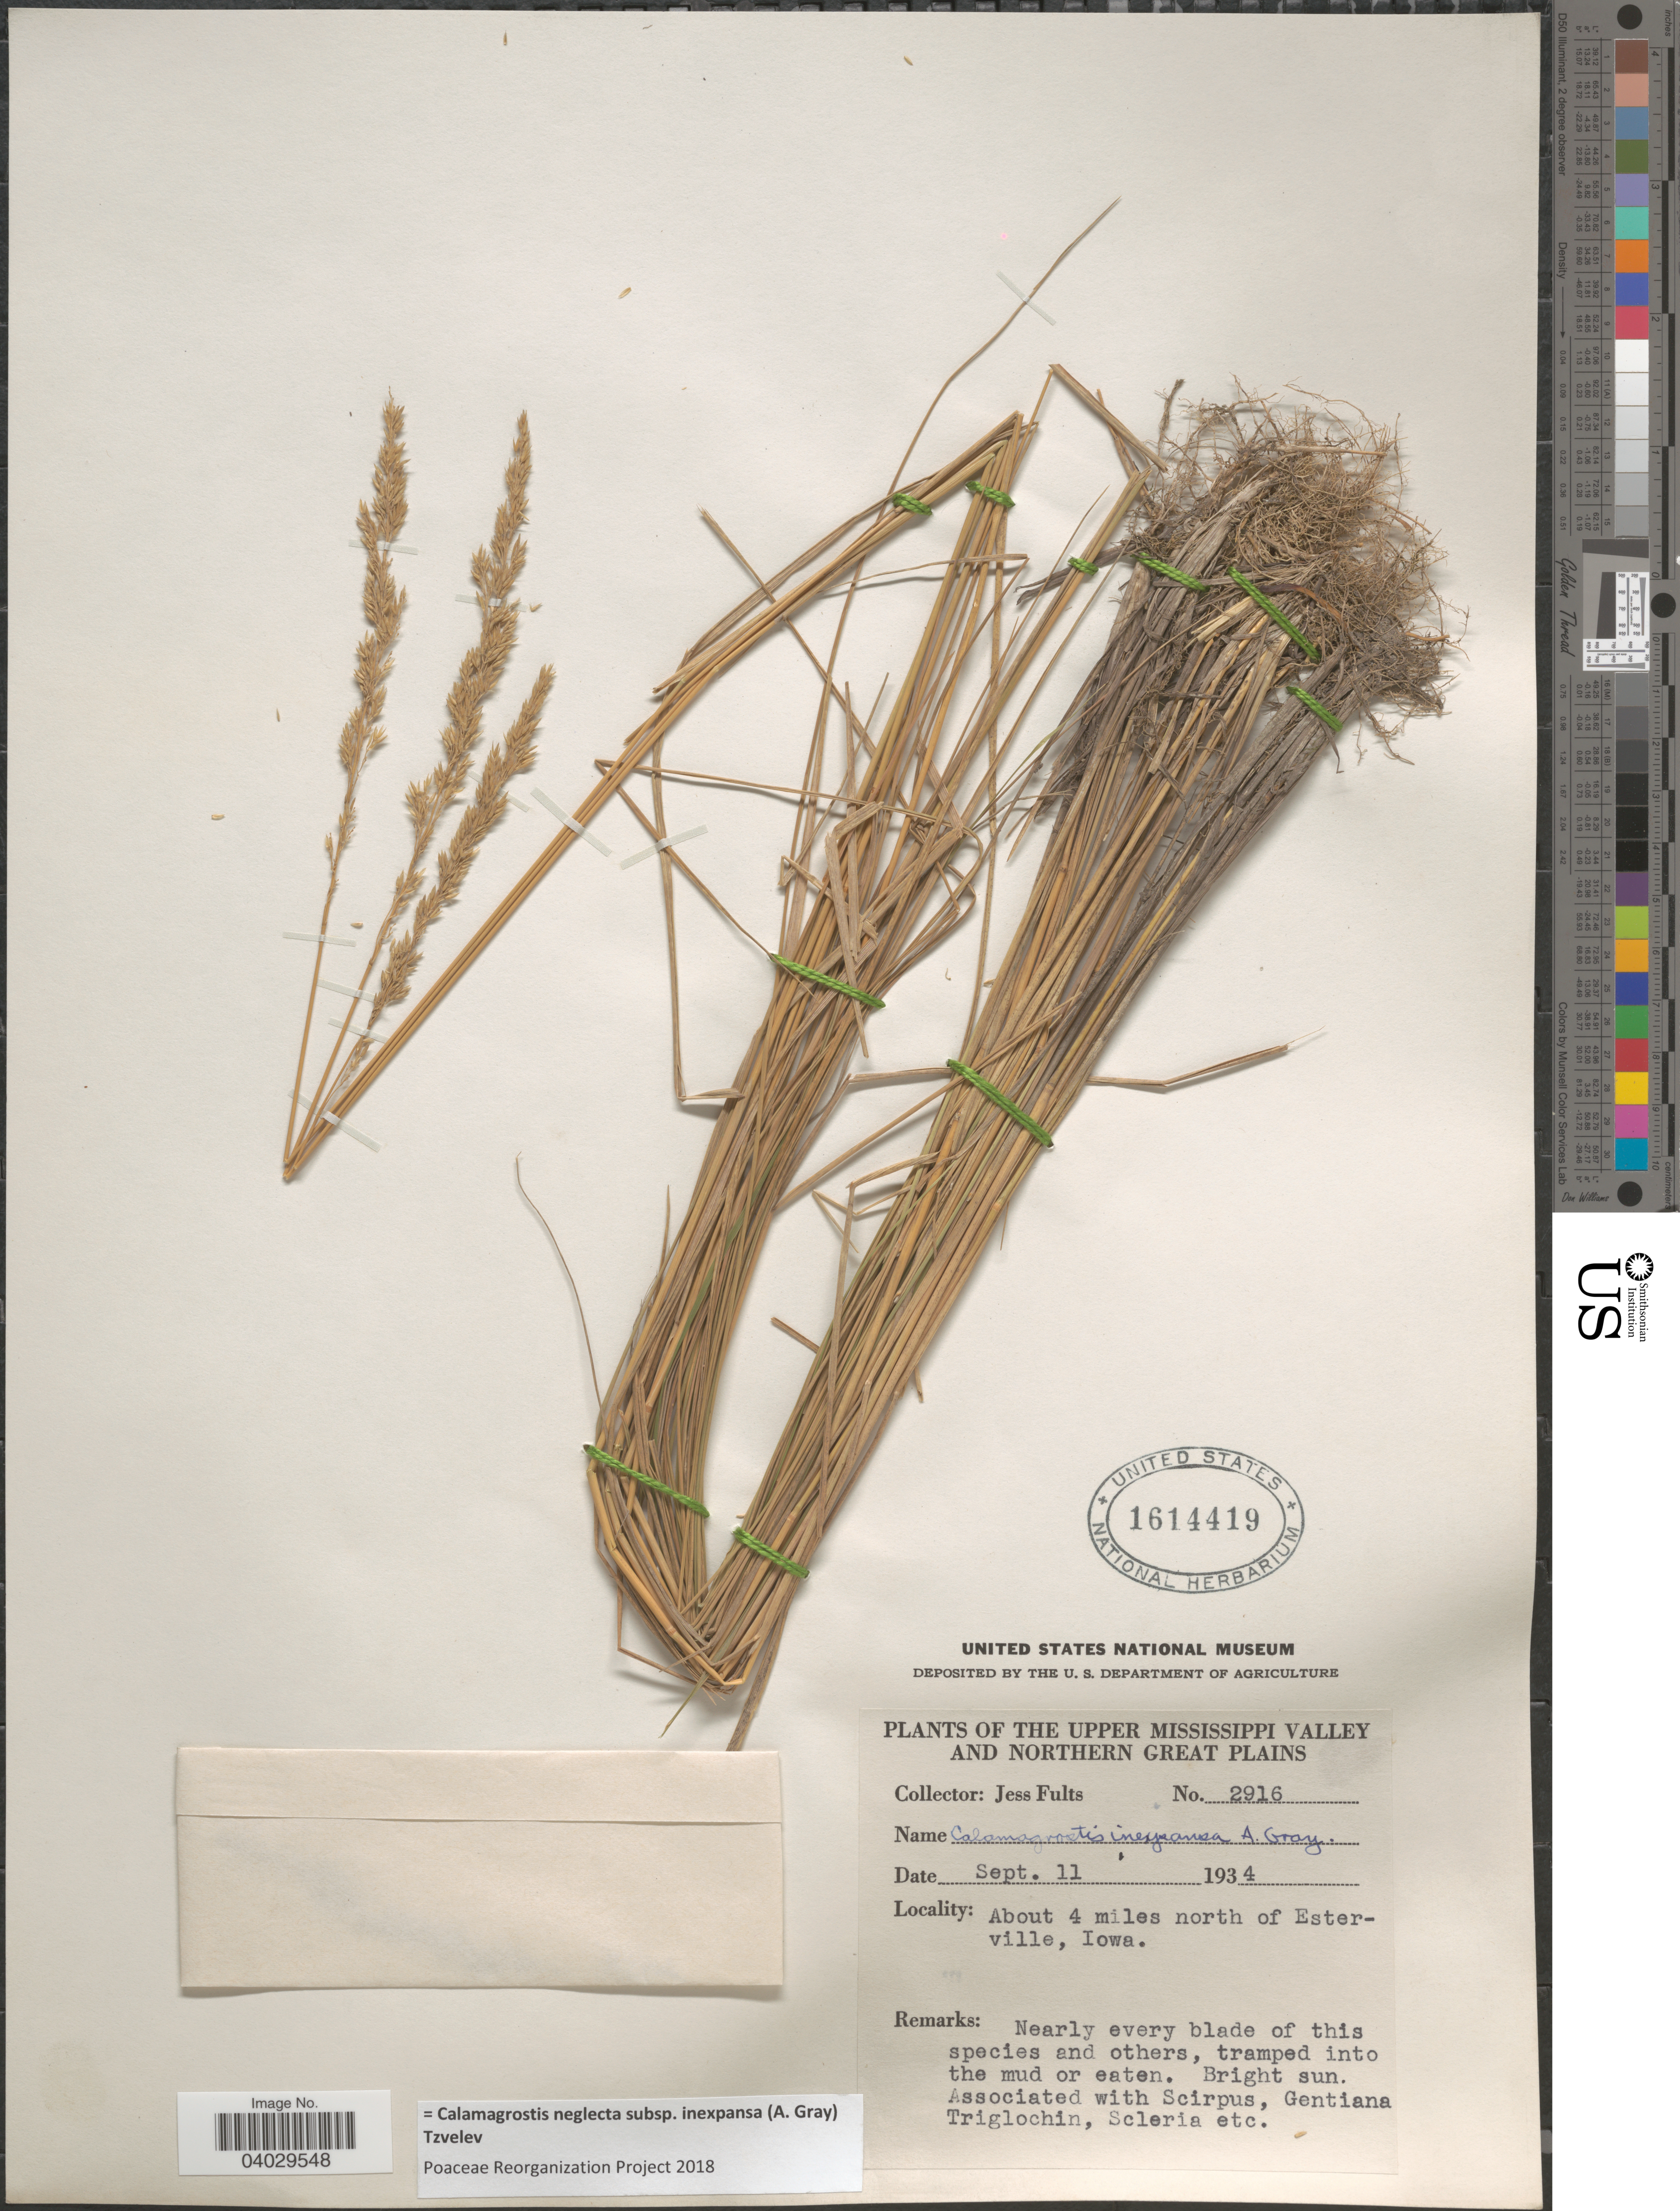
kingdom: Plantae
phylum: Tracheophyta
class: Liliopsida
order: Poales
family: Poaceae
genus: Calamagrostis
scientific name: Calamagrostis neglecta subsp. inexpansa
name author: (A. Gray) Tzvelev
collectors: J. Fults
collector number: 2916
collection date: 1934-09-11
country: United States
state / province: Iowa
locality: The Upper Mississippi Valley and Northern Great Plains. About 4 miles north of Esterville.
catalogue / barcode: US 1614419